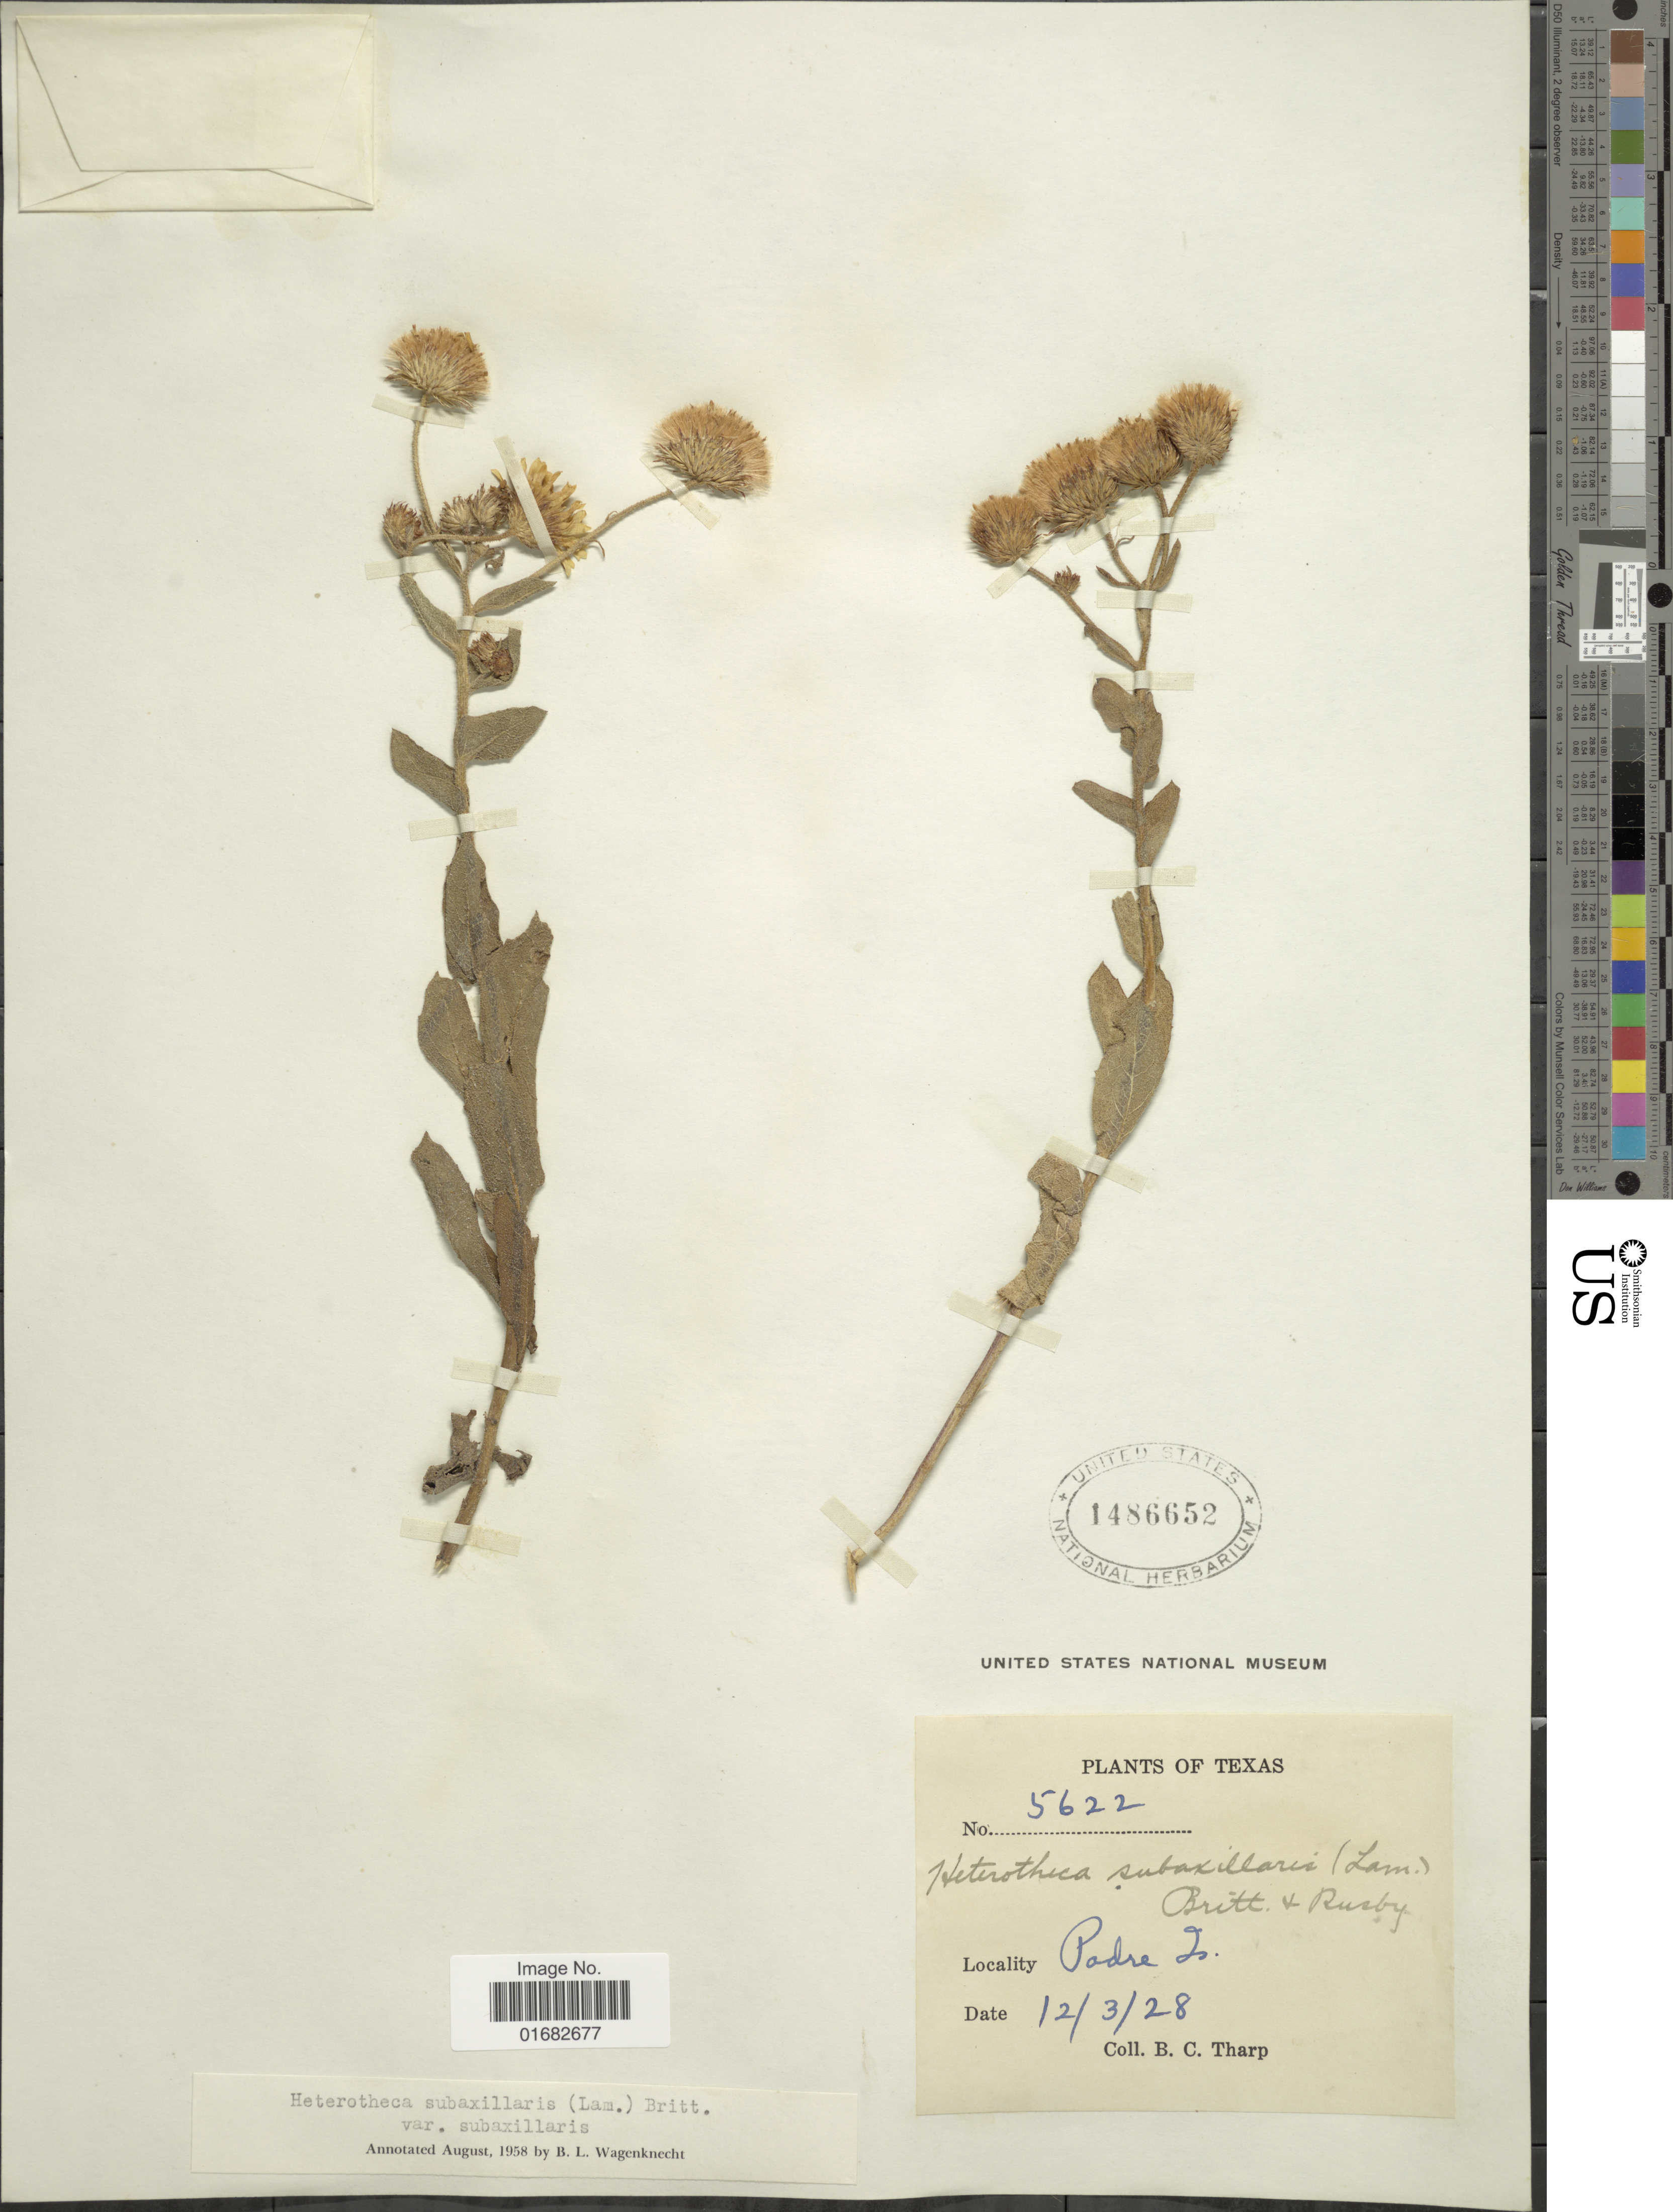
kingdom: Plantae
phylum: Tracheophyta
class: Magnoliopsida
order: Asterales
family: Asteraceae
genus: Heterotheca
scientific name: Heterotheca subaxillaris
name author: (Lam.) Britton & Rusby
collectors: B. C. Tharp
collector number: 5622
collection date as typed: Transcribed d/m/y: 3/12/28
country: United States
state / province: Texas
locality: Padre Is.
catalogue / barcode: US 1486652